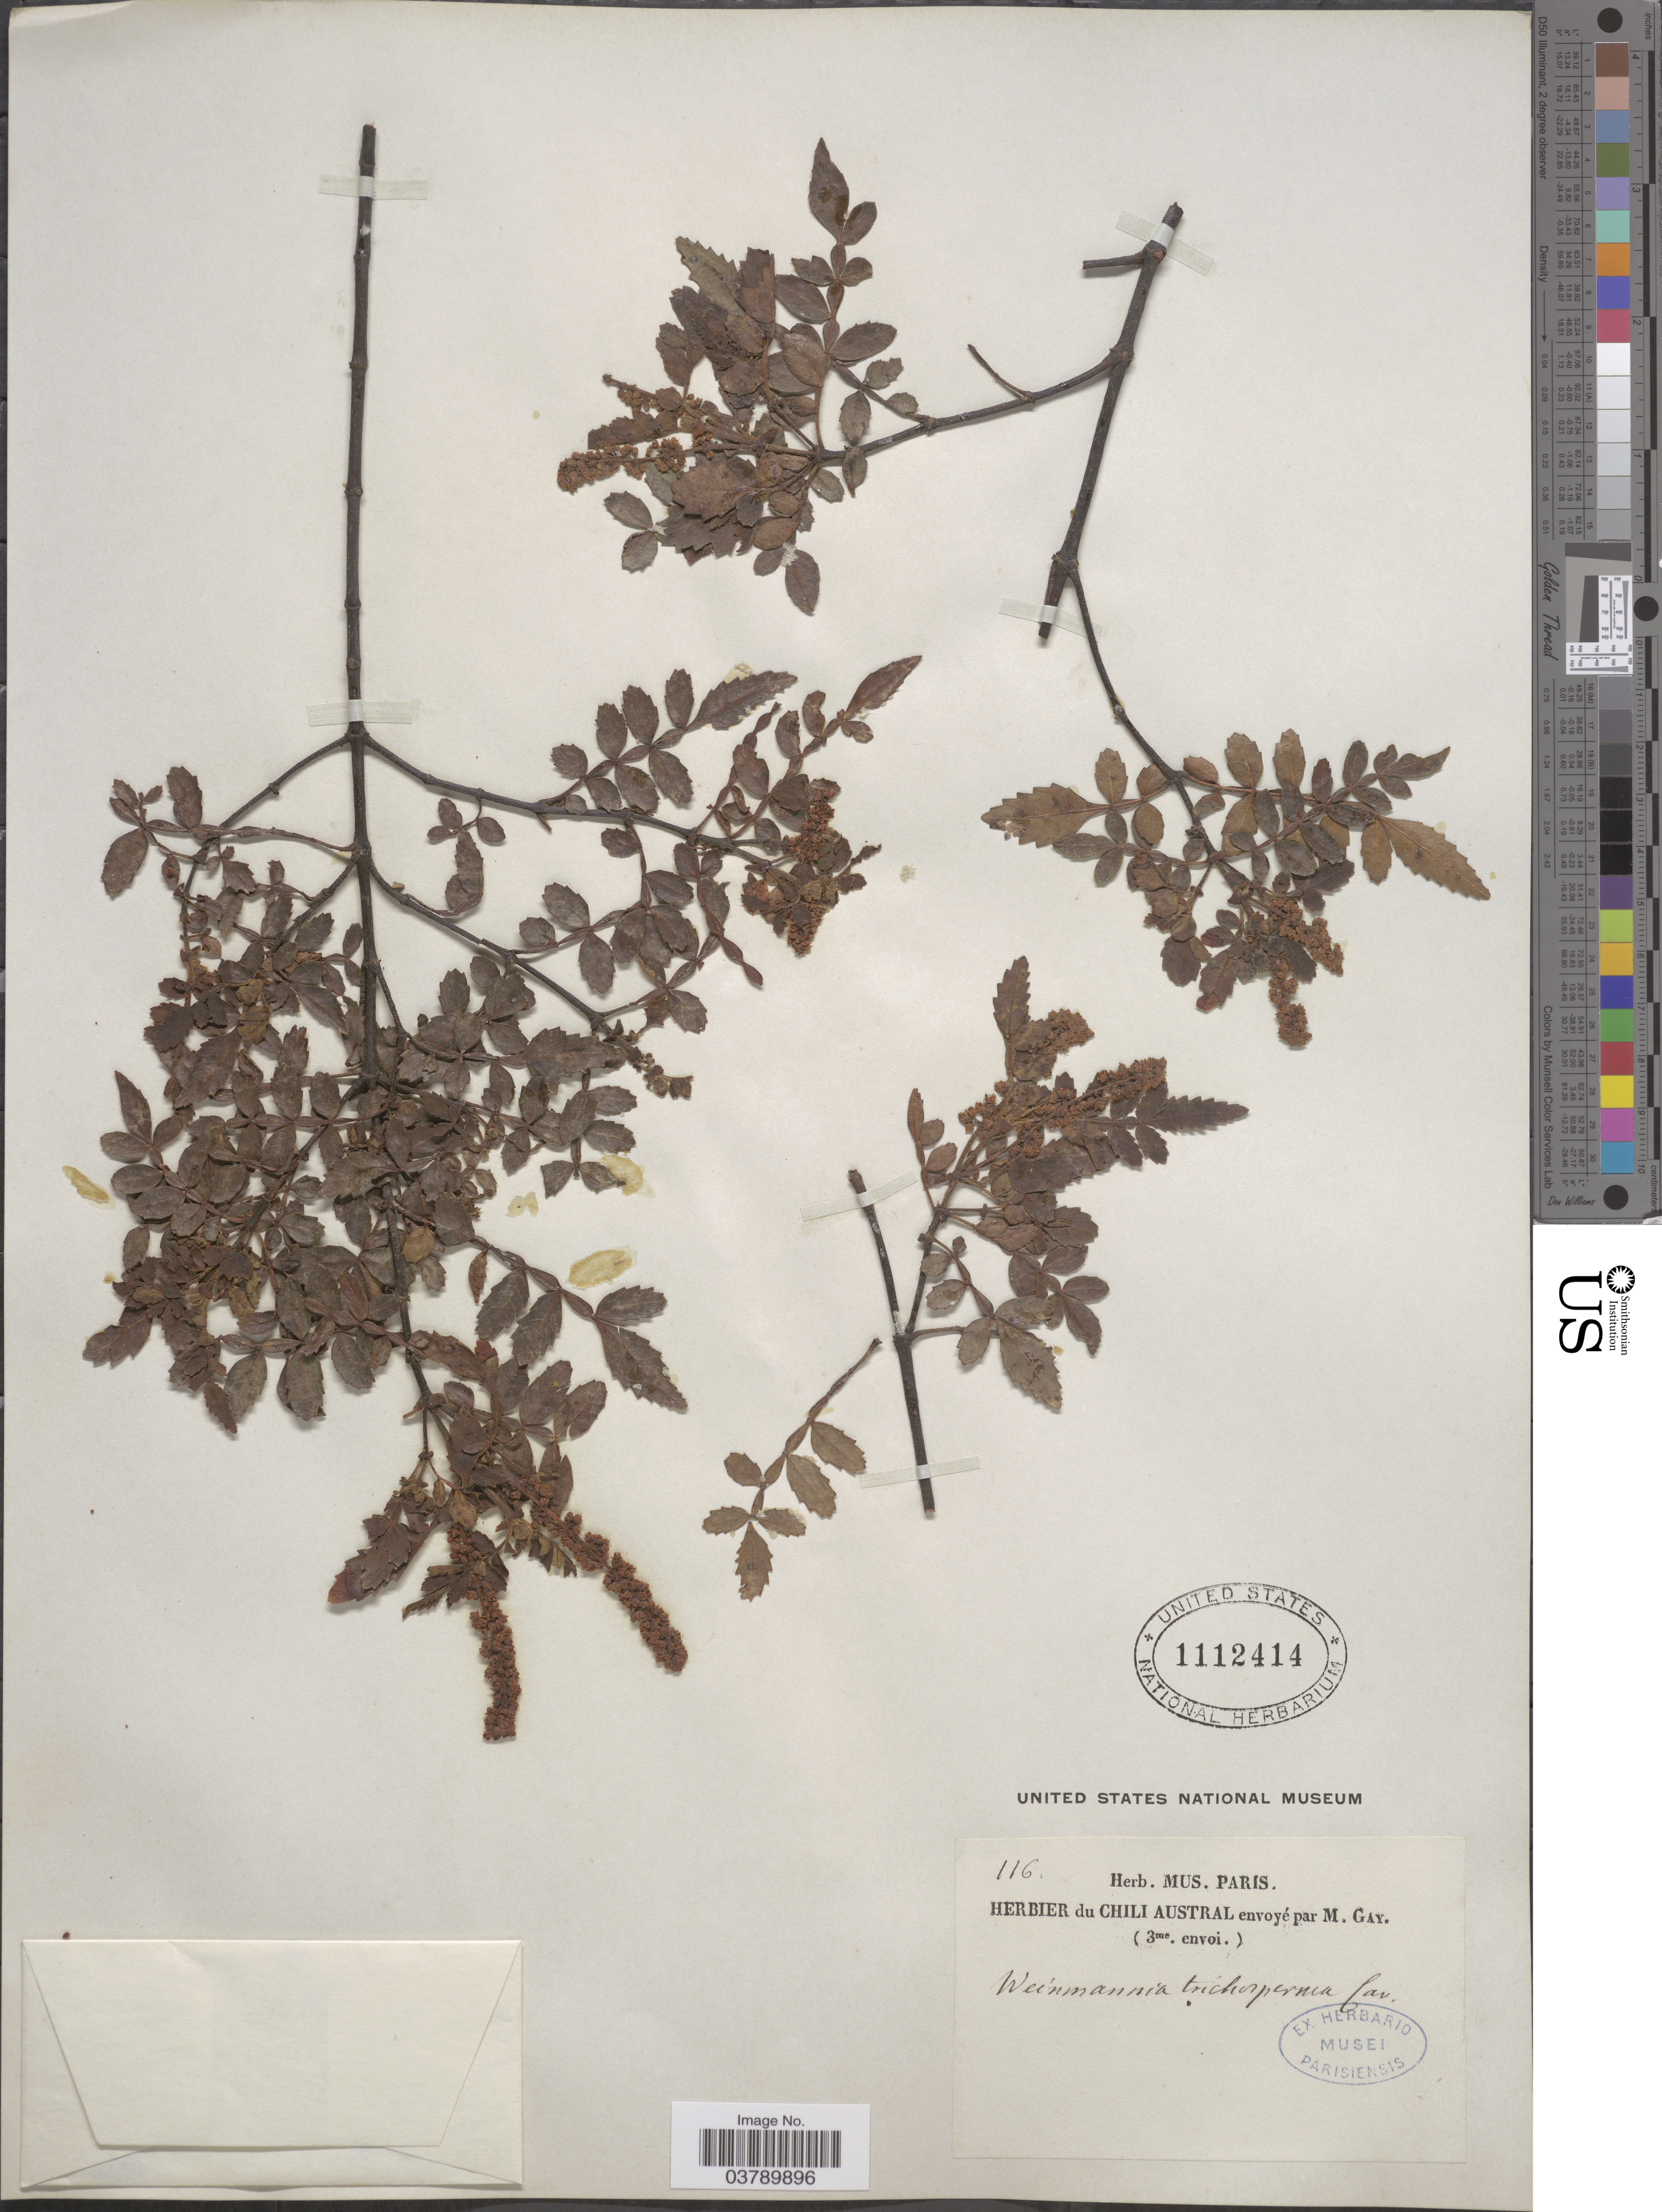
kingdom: Plantae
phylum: Tracheophyta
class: Magnoliopsida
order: Oxalidales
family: Cunoniaceae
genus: Weinmannia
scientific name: Weinmannia trichosperma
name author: Cav.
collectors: M. Gay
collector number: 116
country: Chile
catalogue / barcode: US 1112414